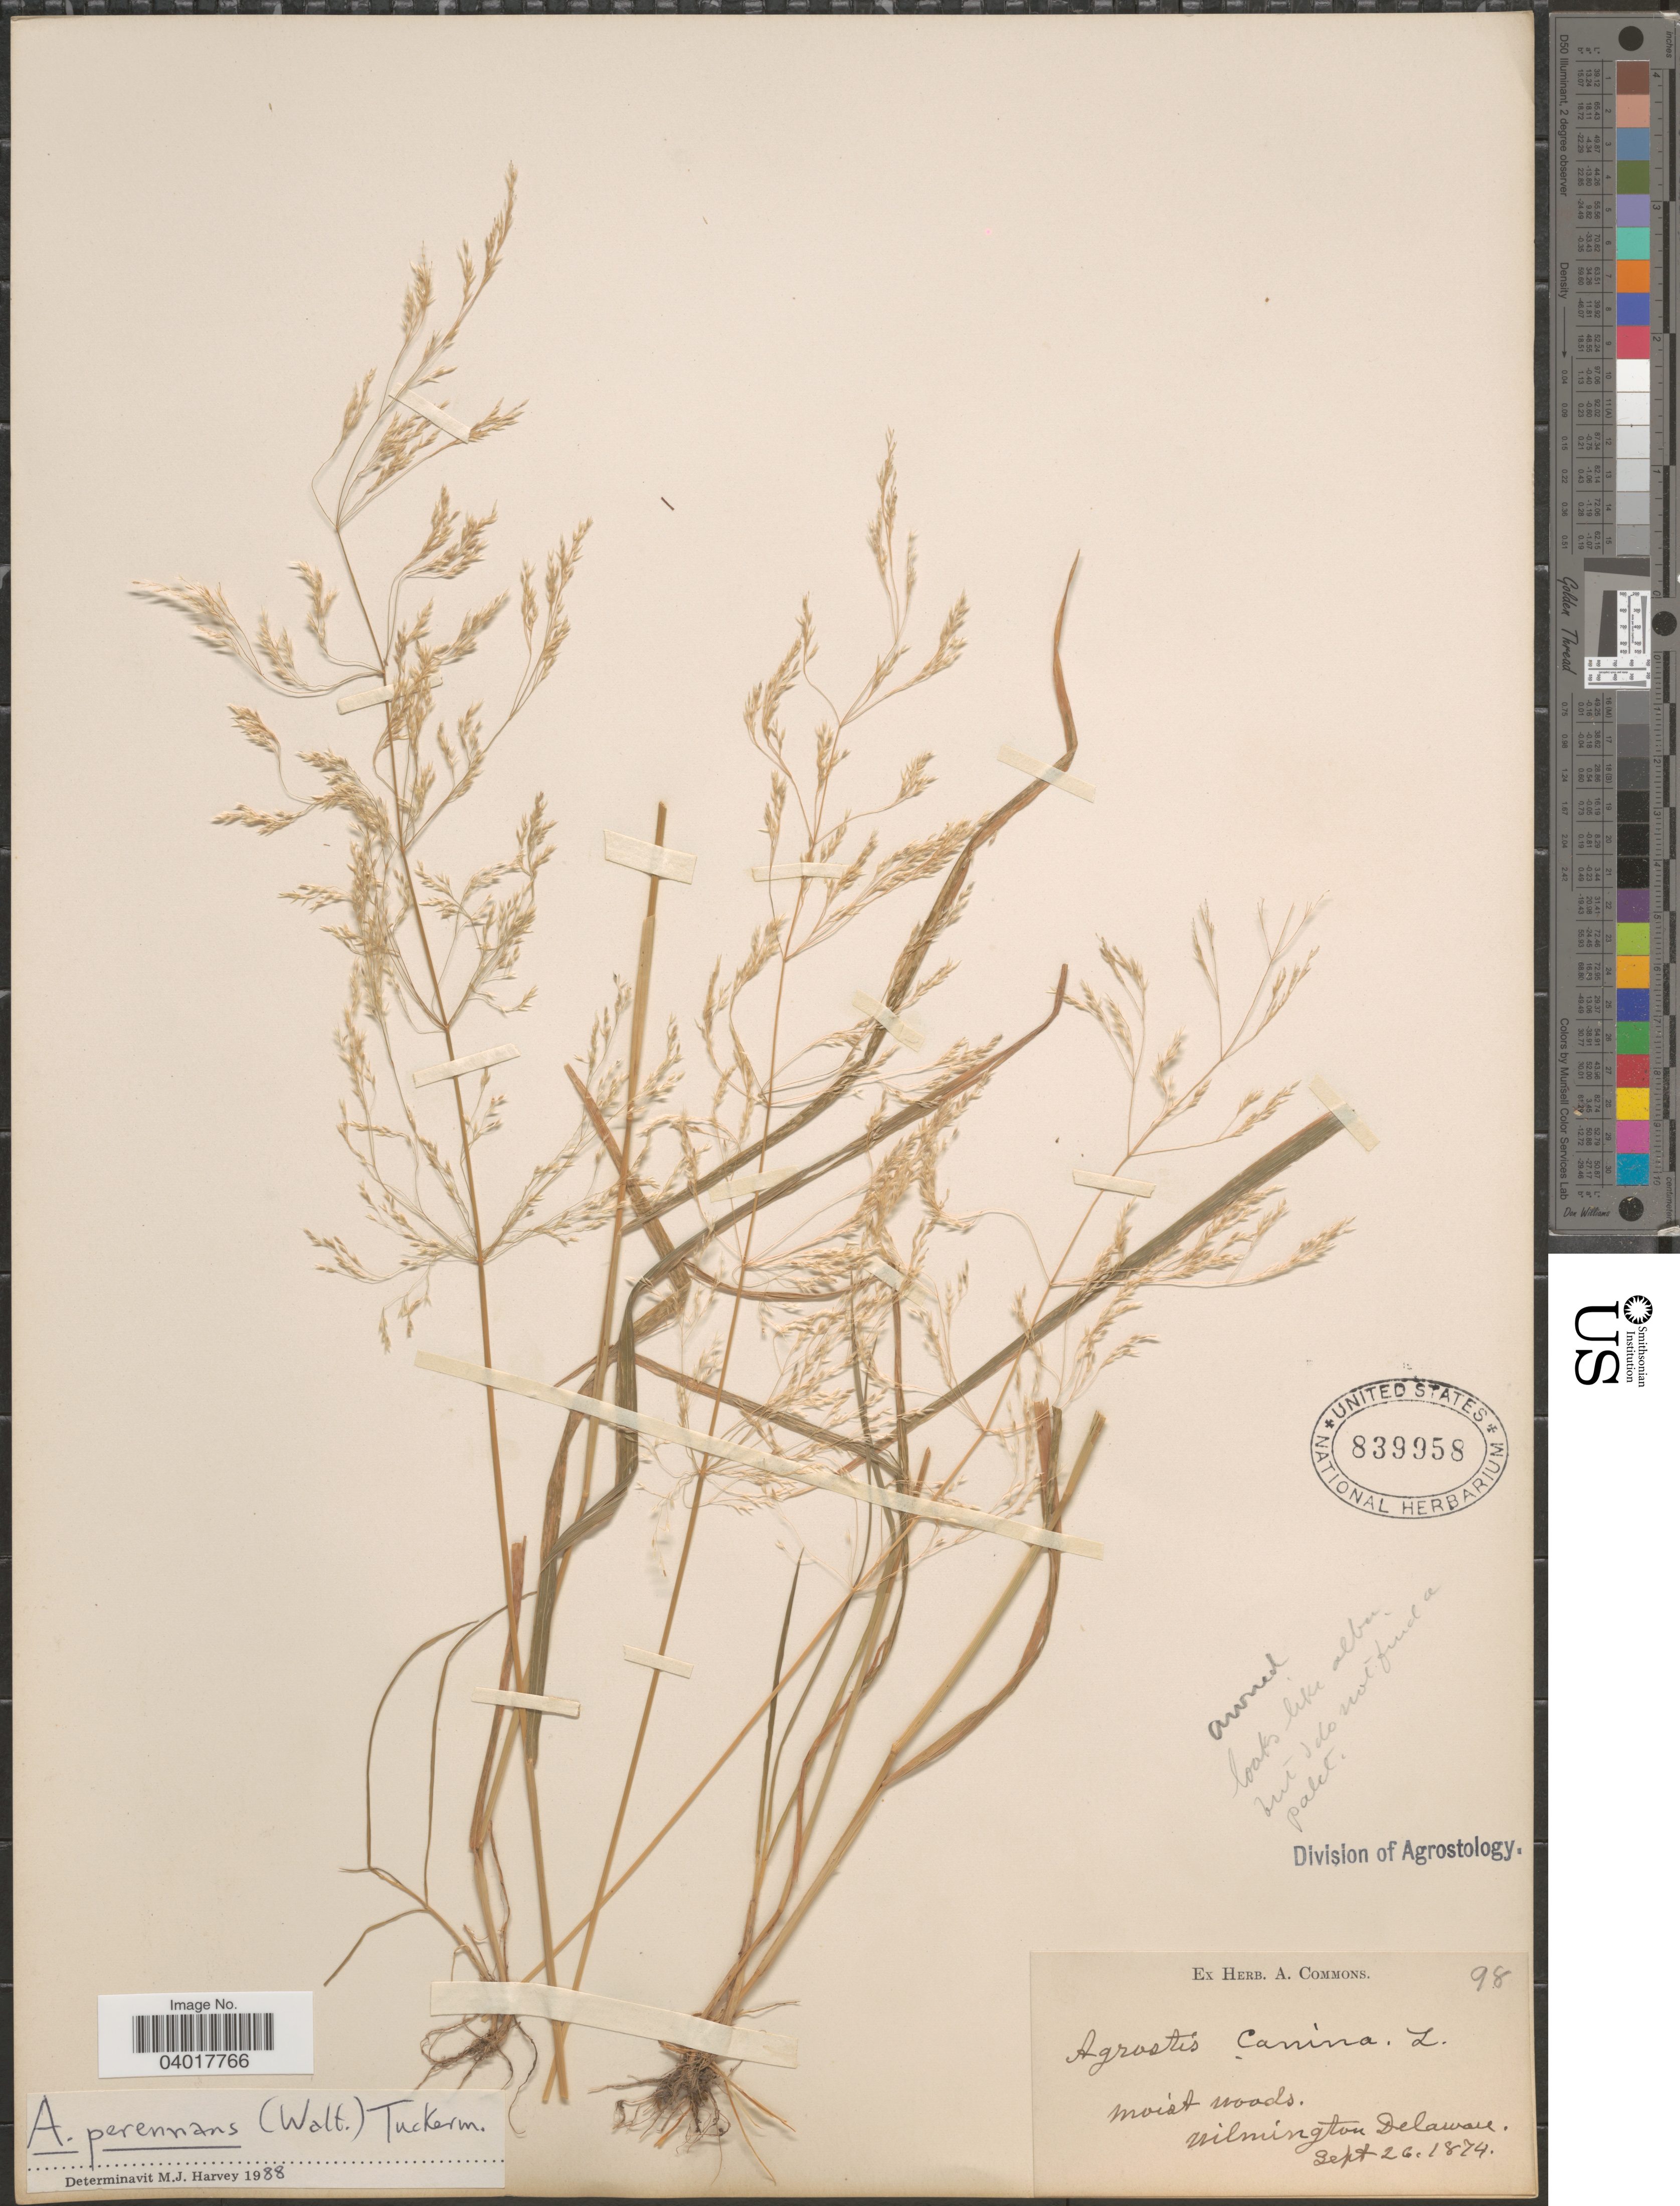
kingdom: Plantae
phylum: Tracheophyta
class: Liliopsida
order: Poales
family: Poaceae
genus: Agrostis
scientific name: Agrostis canina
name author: L.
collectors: ex herb. A. Commons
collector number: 98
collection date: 1874-09-26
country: United States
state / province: Delaware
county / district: New Castle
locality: Wilmington.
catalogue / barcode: US 839958